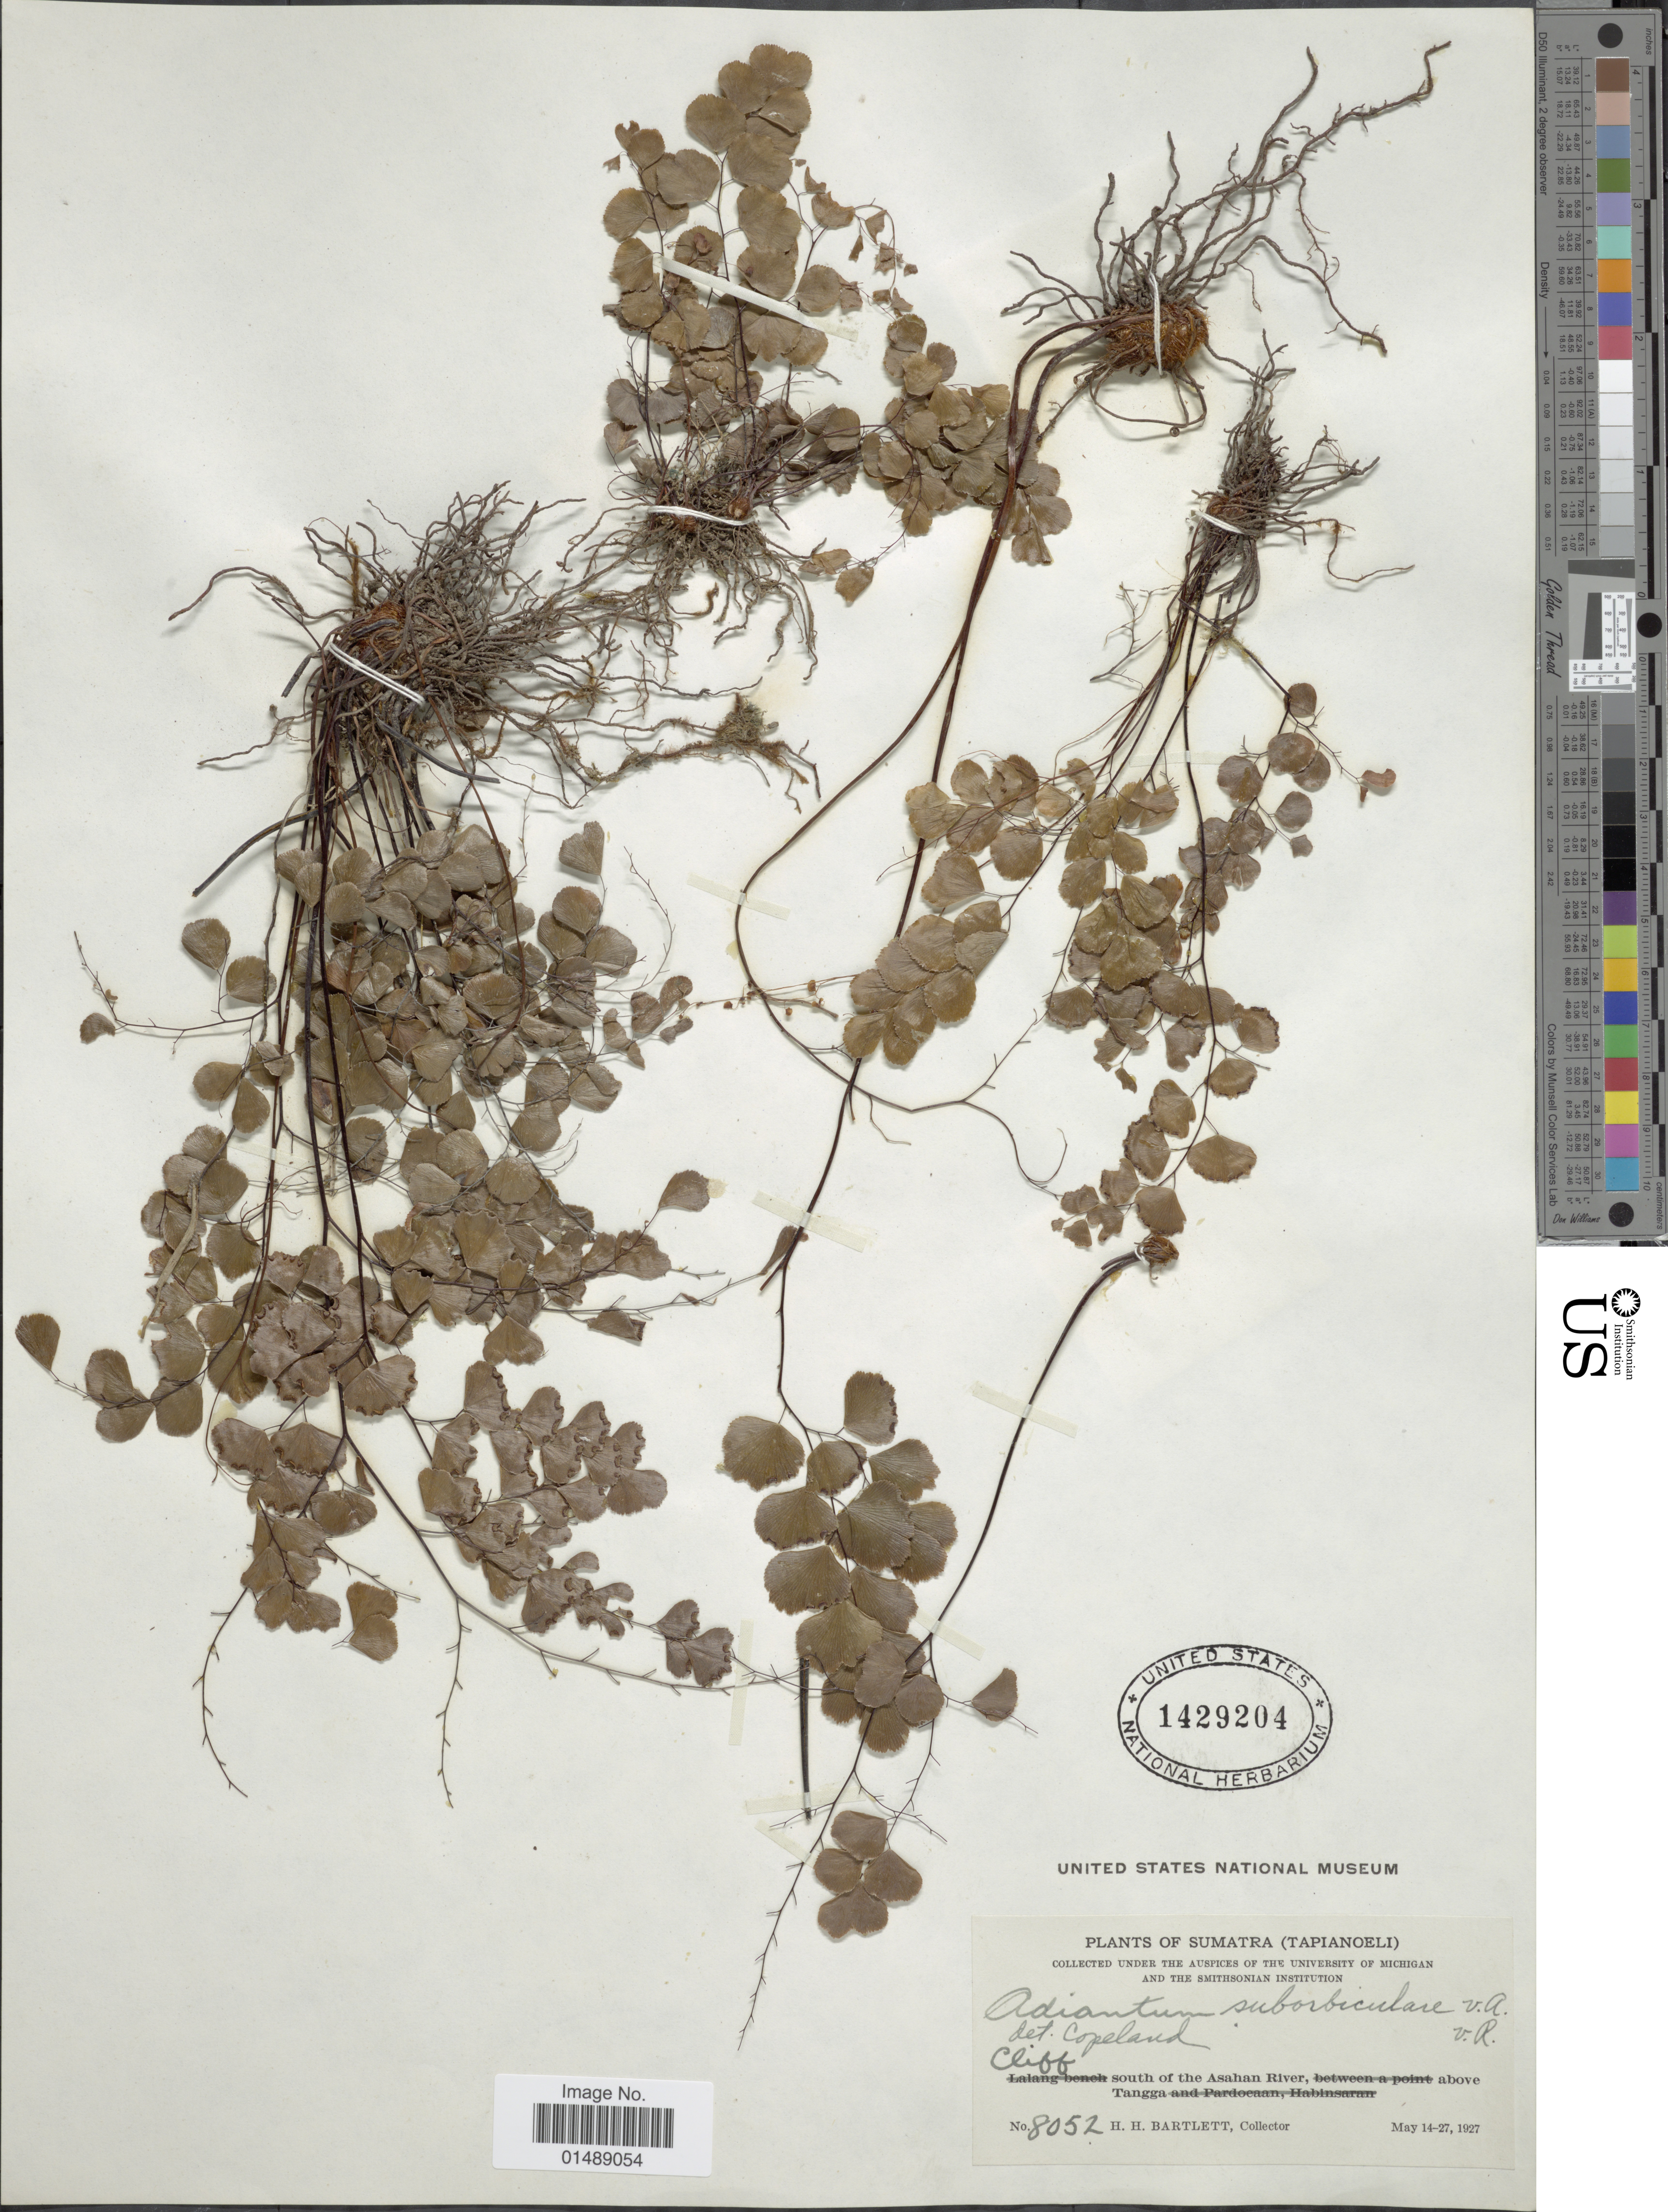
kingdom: Plantae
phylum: Tracheophyta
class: Polypodiopsida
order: Polypodiales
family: Pteridaceae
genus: Adiantum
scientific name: Adiantum suborbiculare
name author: Alderw.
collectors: H. H. Bartlett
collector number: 8052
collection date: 1927-05-14/1927-05-27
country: Indonesia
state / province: Sumatra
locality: (Tapianoeli), Cliff south of the Ashan River, above Tangga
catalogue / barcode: US 1429204